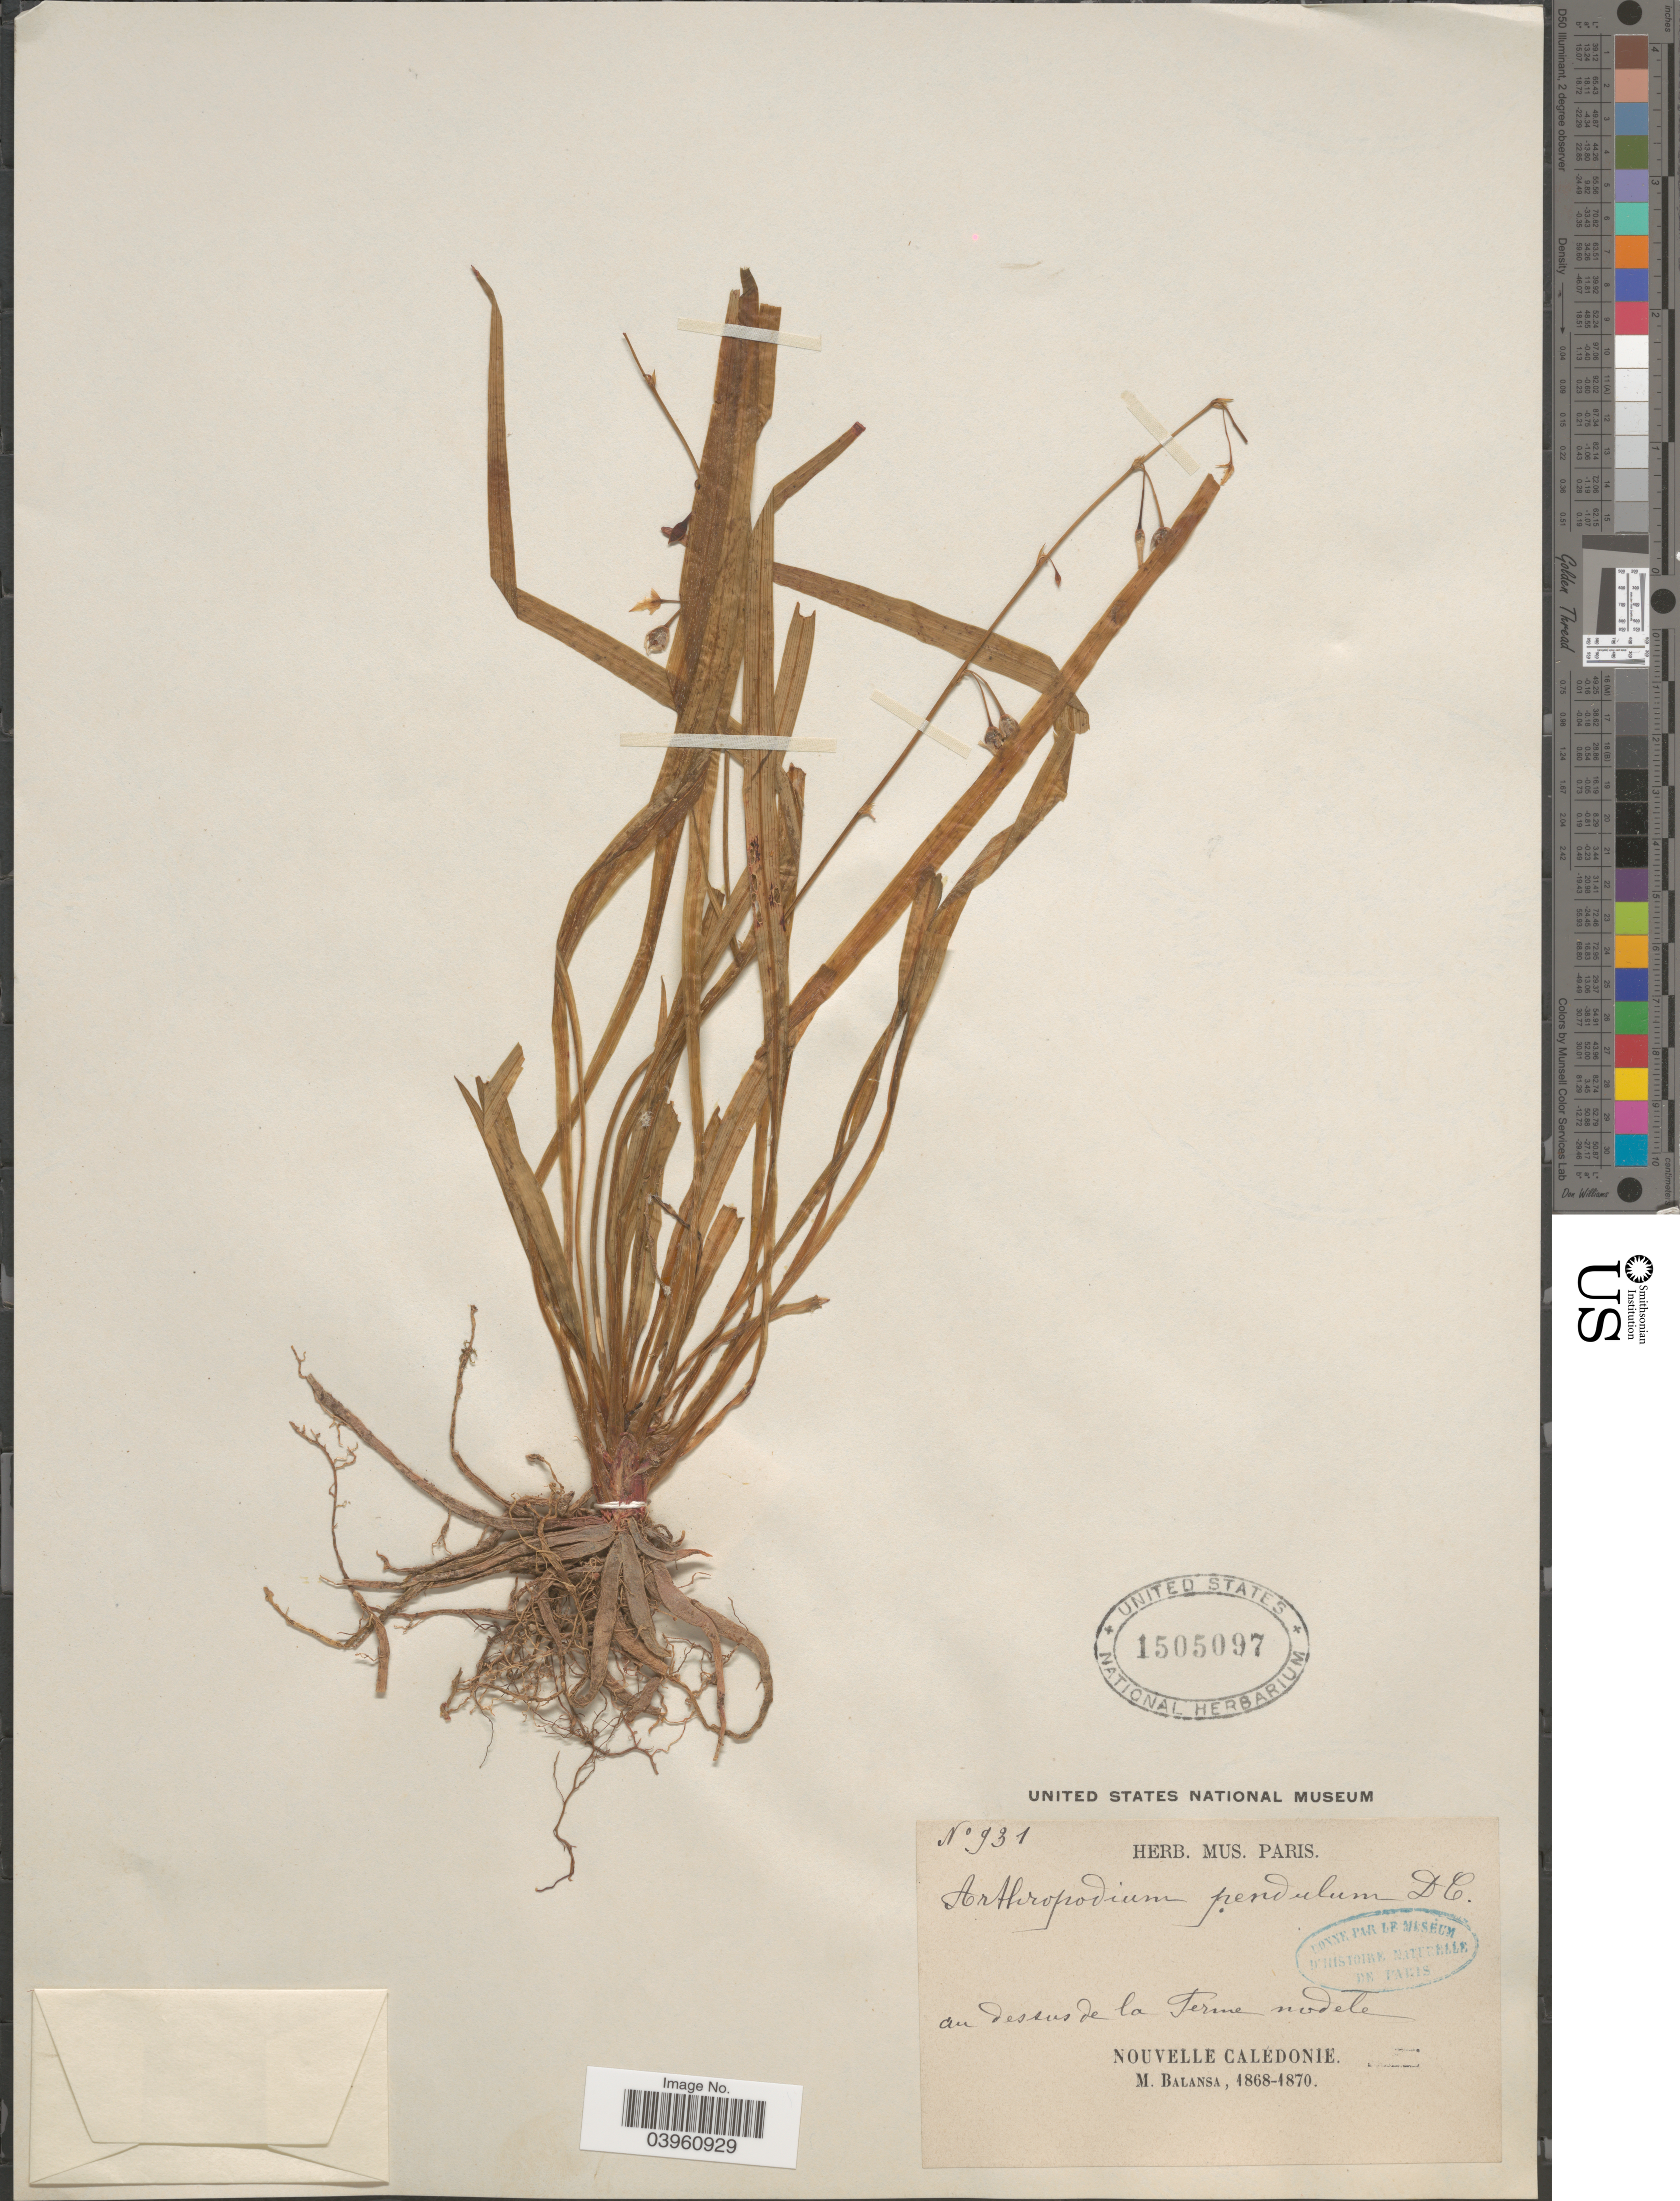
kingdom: Plantae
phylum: Tracheophyta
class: Liliopsida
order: Asparagales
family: Asparagaceae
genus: Arthropodium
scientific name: Arthropodium pendulum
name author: (F. Delaroche) DC.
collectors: B. Balansa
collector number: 931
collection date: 1868/1870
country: New Caledonia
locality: Au dessus de la Ferme modele. Nouvelle Caledonie.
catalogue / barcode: US 1505097